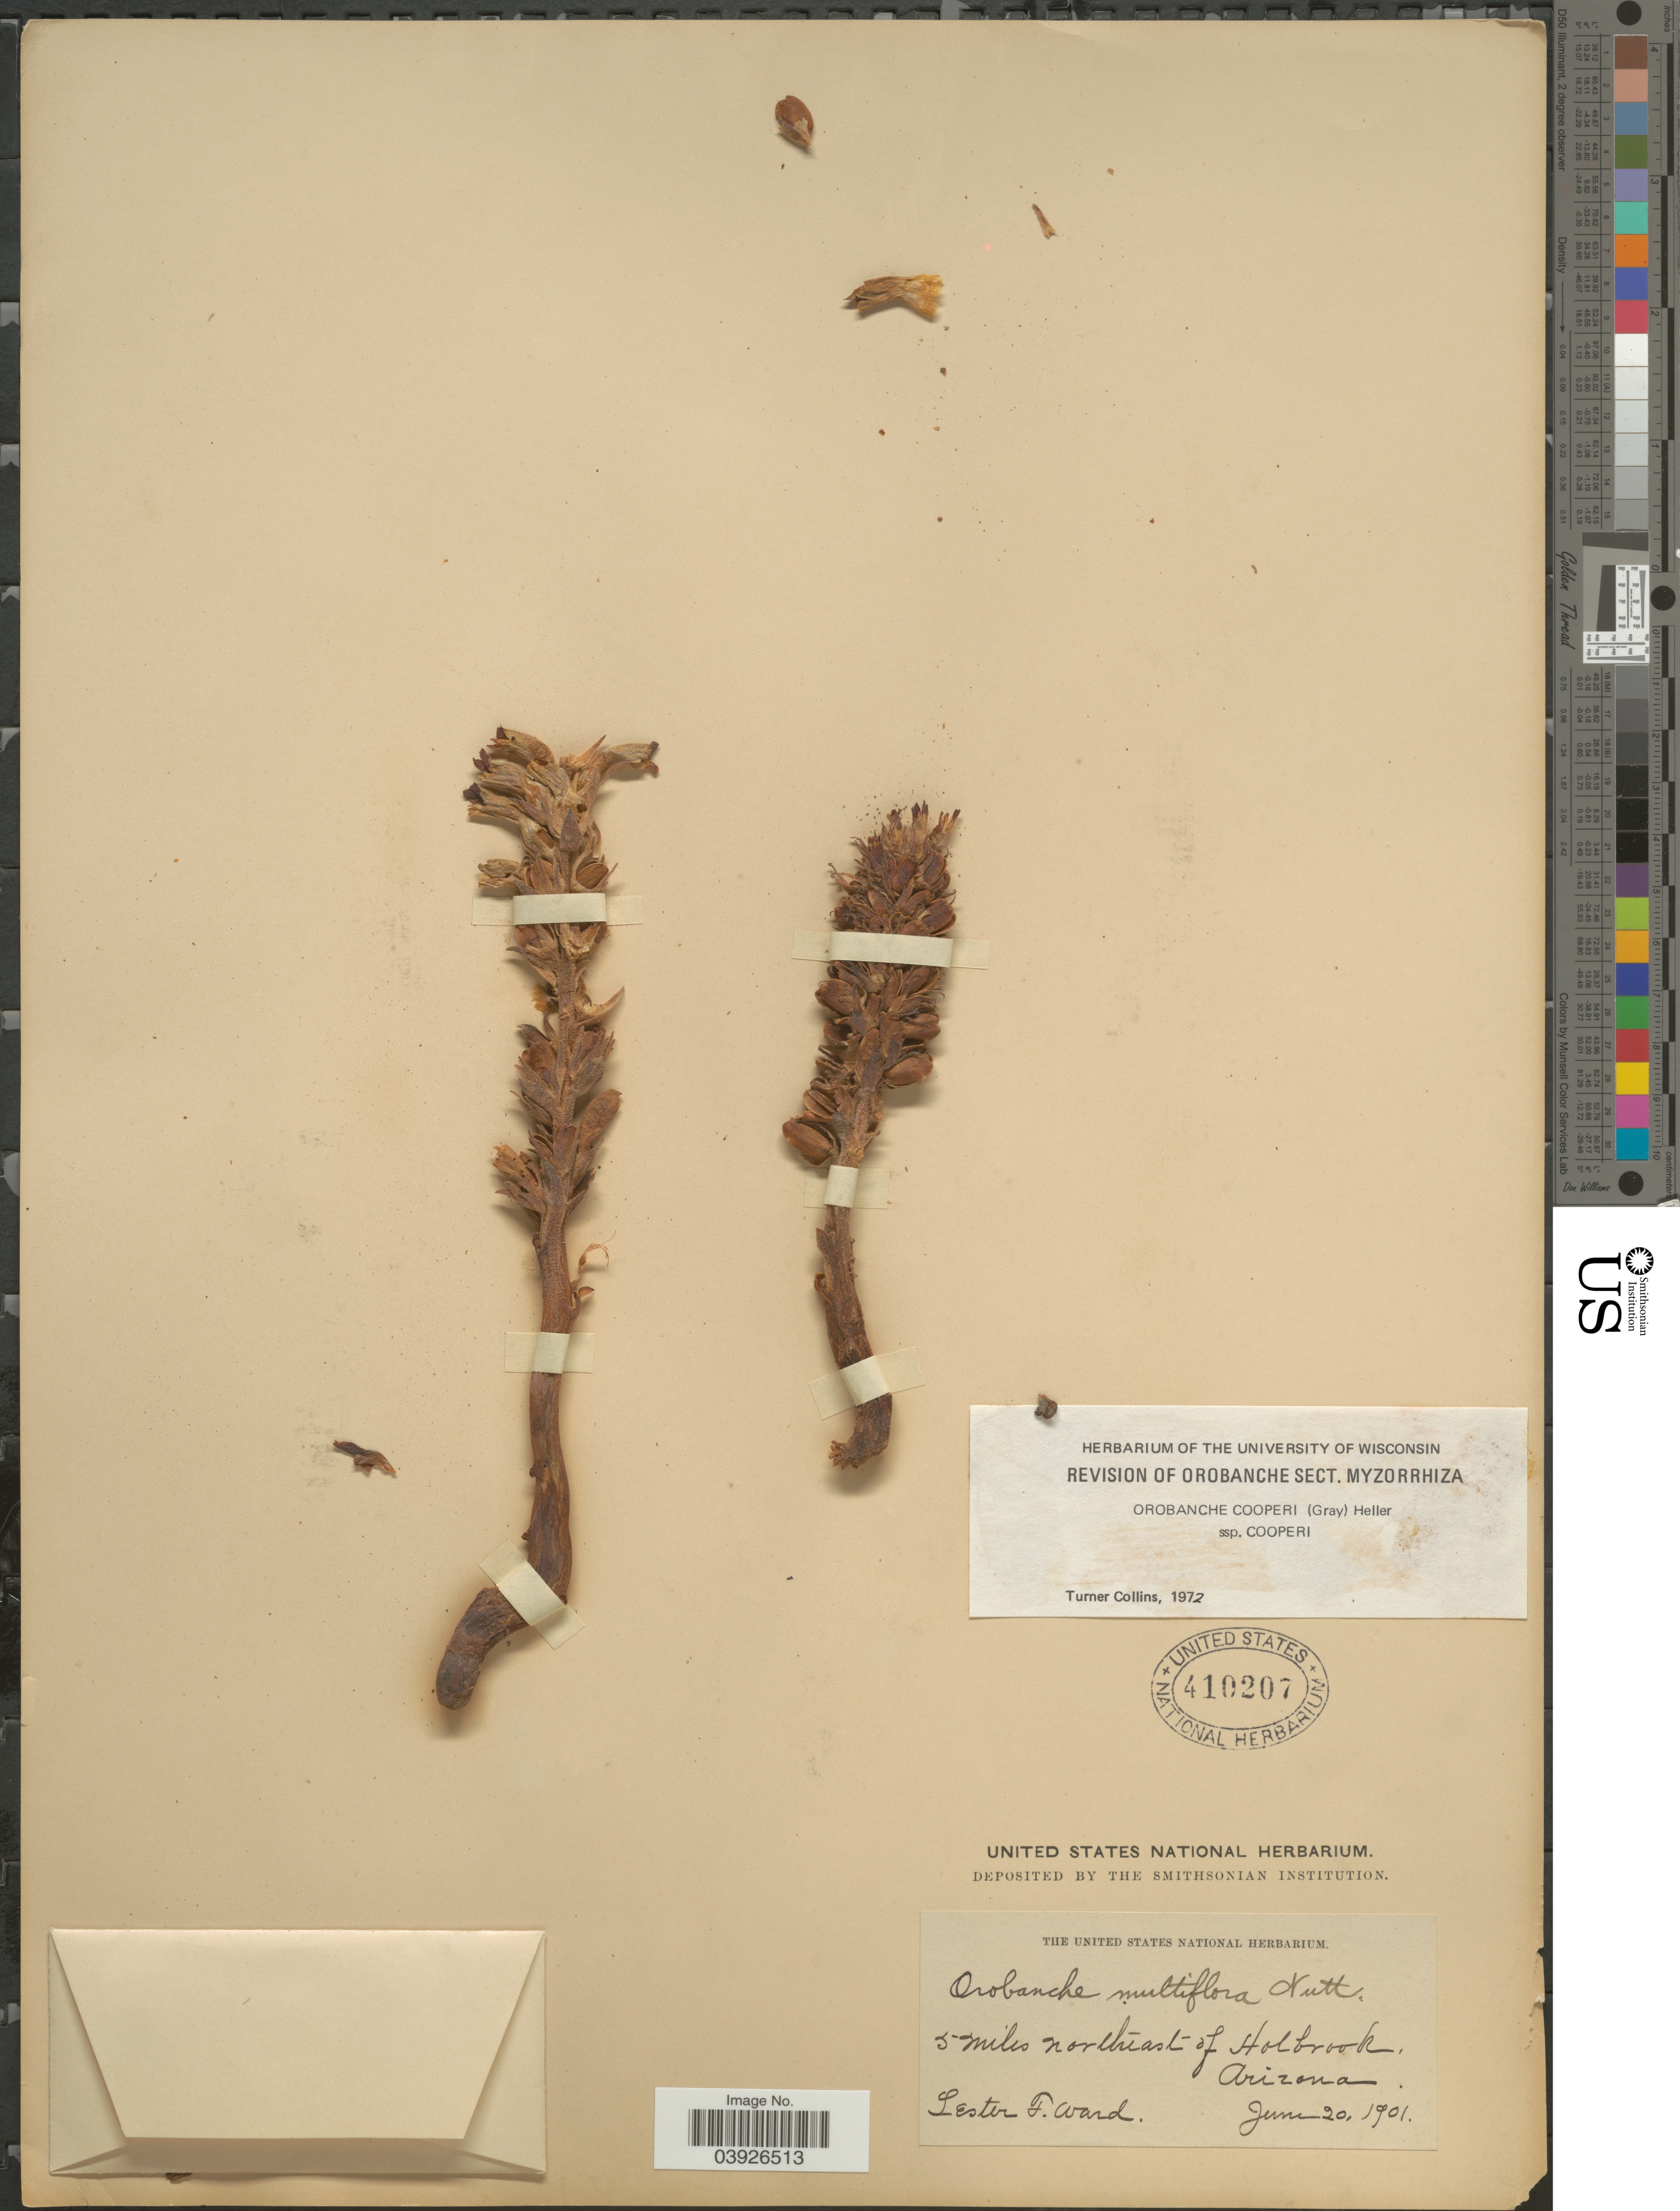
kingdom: Plantae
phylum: Tracheophyta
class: Magnoliopsida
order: Lamiales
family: Orobanchaceae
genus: Orobanche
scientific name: Orobanche cooperi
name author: (A. Gray) Heller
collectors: L. F. Ward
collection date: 1901-06-20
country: United States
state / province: Arizona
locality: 5 miles northeast of Holbrook.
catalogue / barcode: US 410207